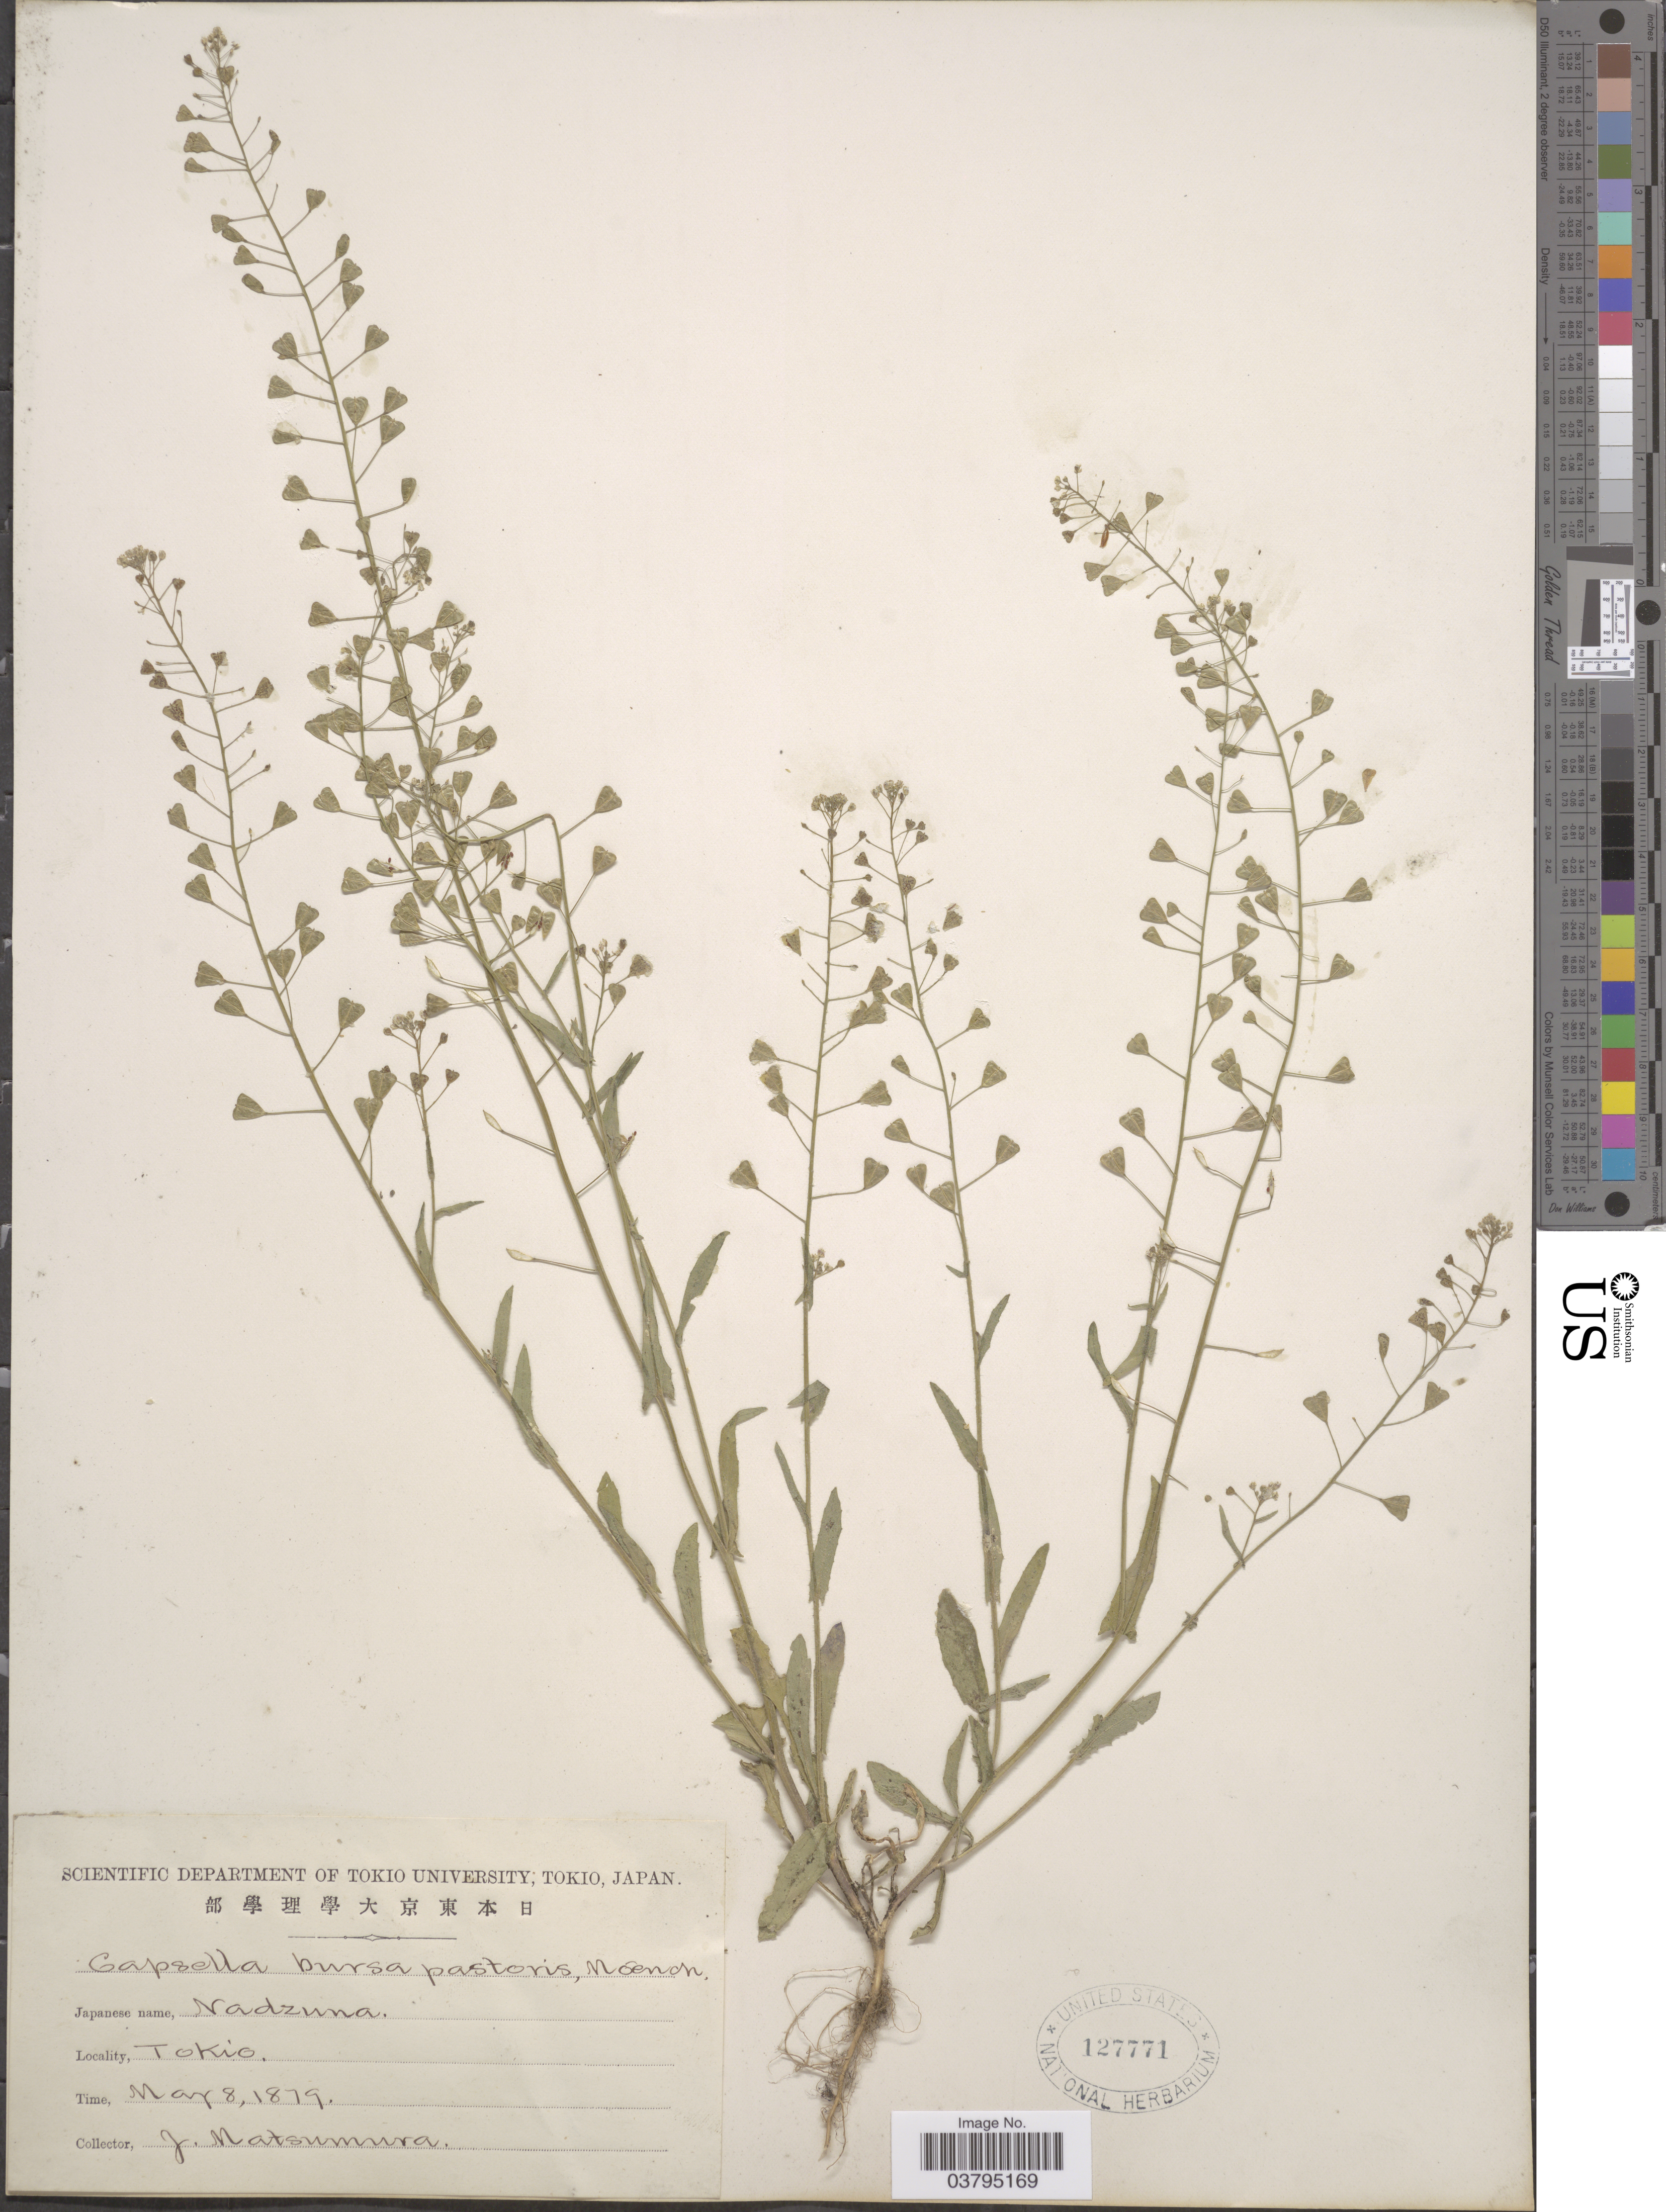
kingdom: Plantae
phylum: Tracheophyta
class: Magnoliopsida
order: Brassicales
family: Brassicaceae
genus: Capsella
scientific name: Capsella bursa-pastoris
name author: (L.) Medik.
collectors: J. Matsumura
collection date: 1879-05-08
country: Japan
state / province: Tokyo, Federal City of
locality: Tokio.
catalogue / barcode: US 127771